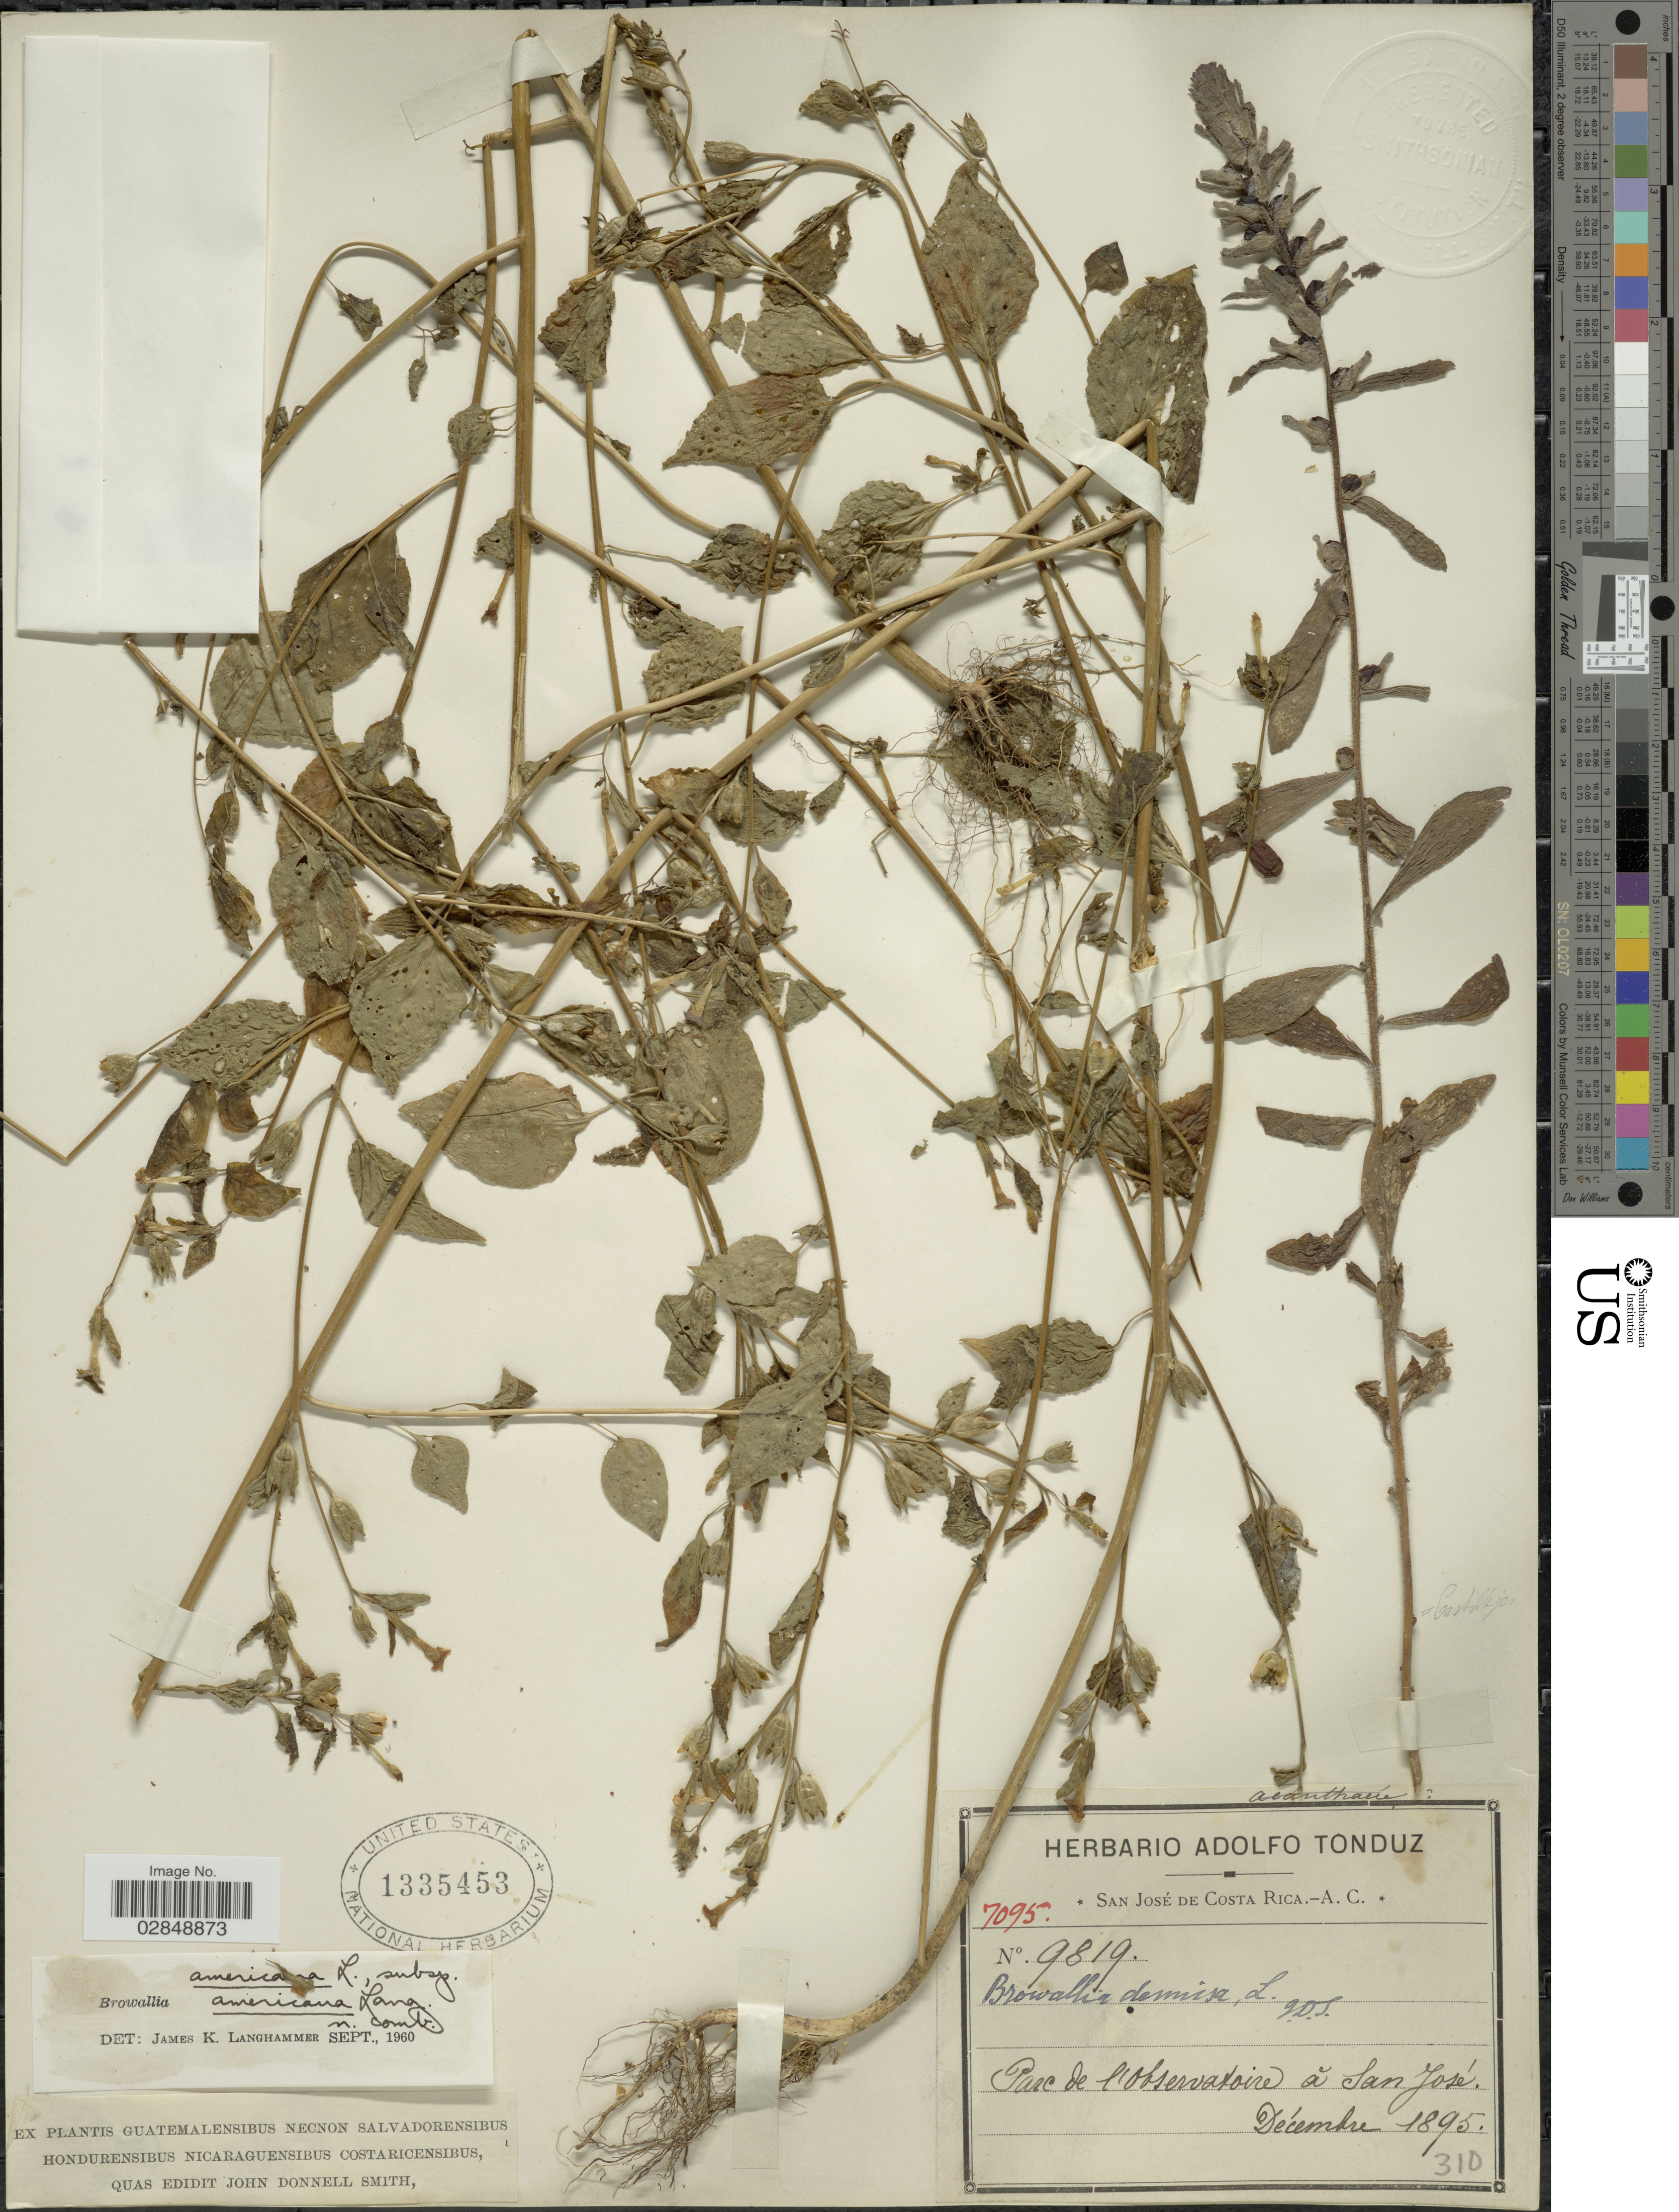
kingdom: Plantae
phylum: Tracheophyta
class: Magnoliopsida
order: Solanales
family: Solanaceae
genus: Browallia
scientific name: Browallia americana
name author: L.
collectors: ex Herb. Adolfo Tonduz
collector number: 9819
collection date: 1895-12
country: Costa Rica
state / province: San José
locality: Parc de l'observatoire á San José.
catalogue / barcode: US 1335453